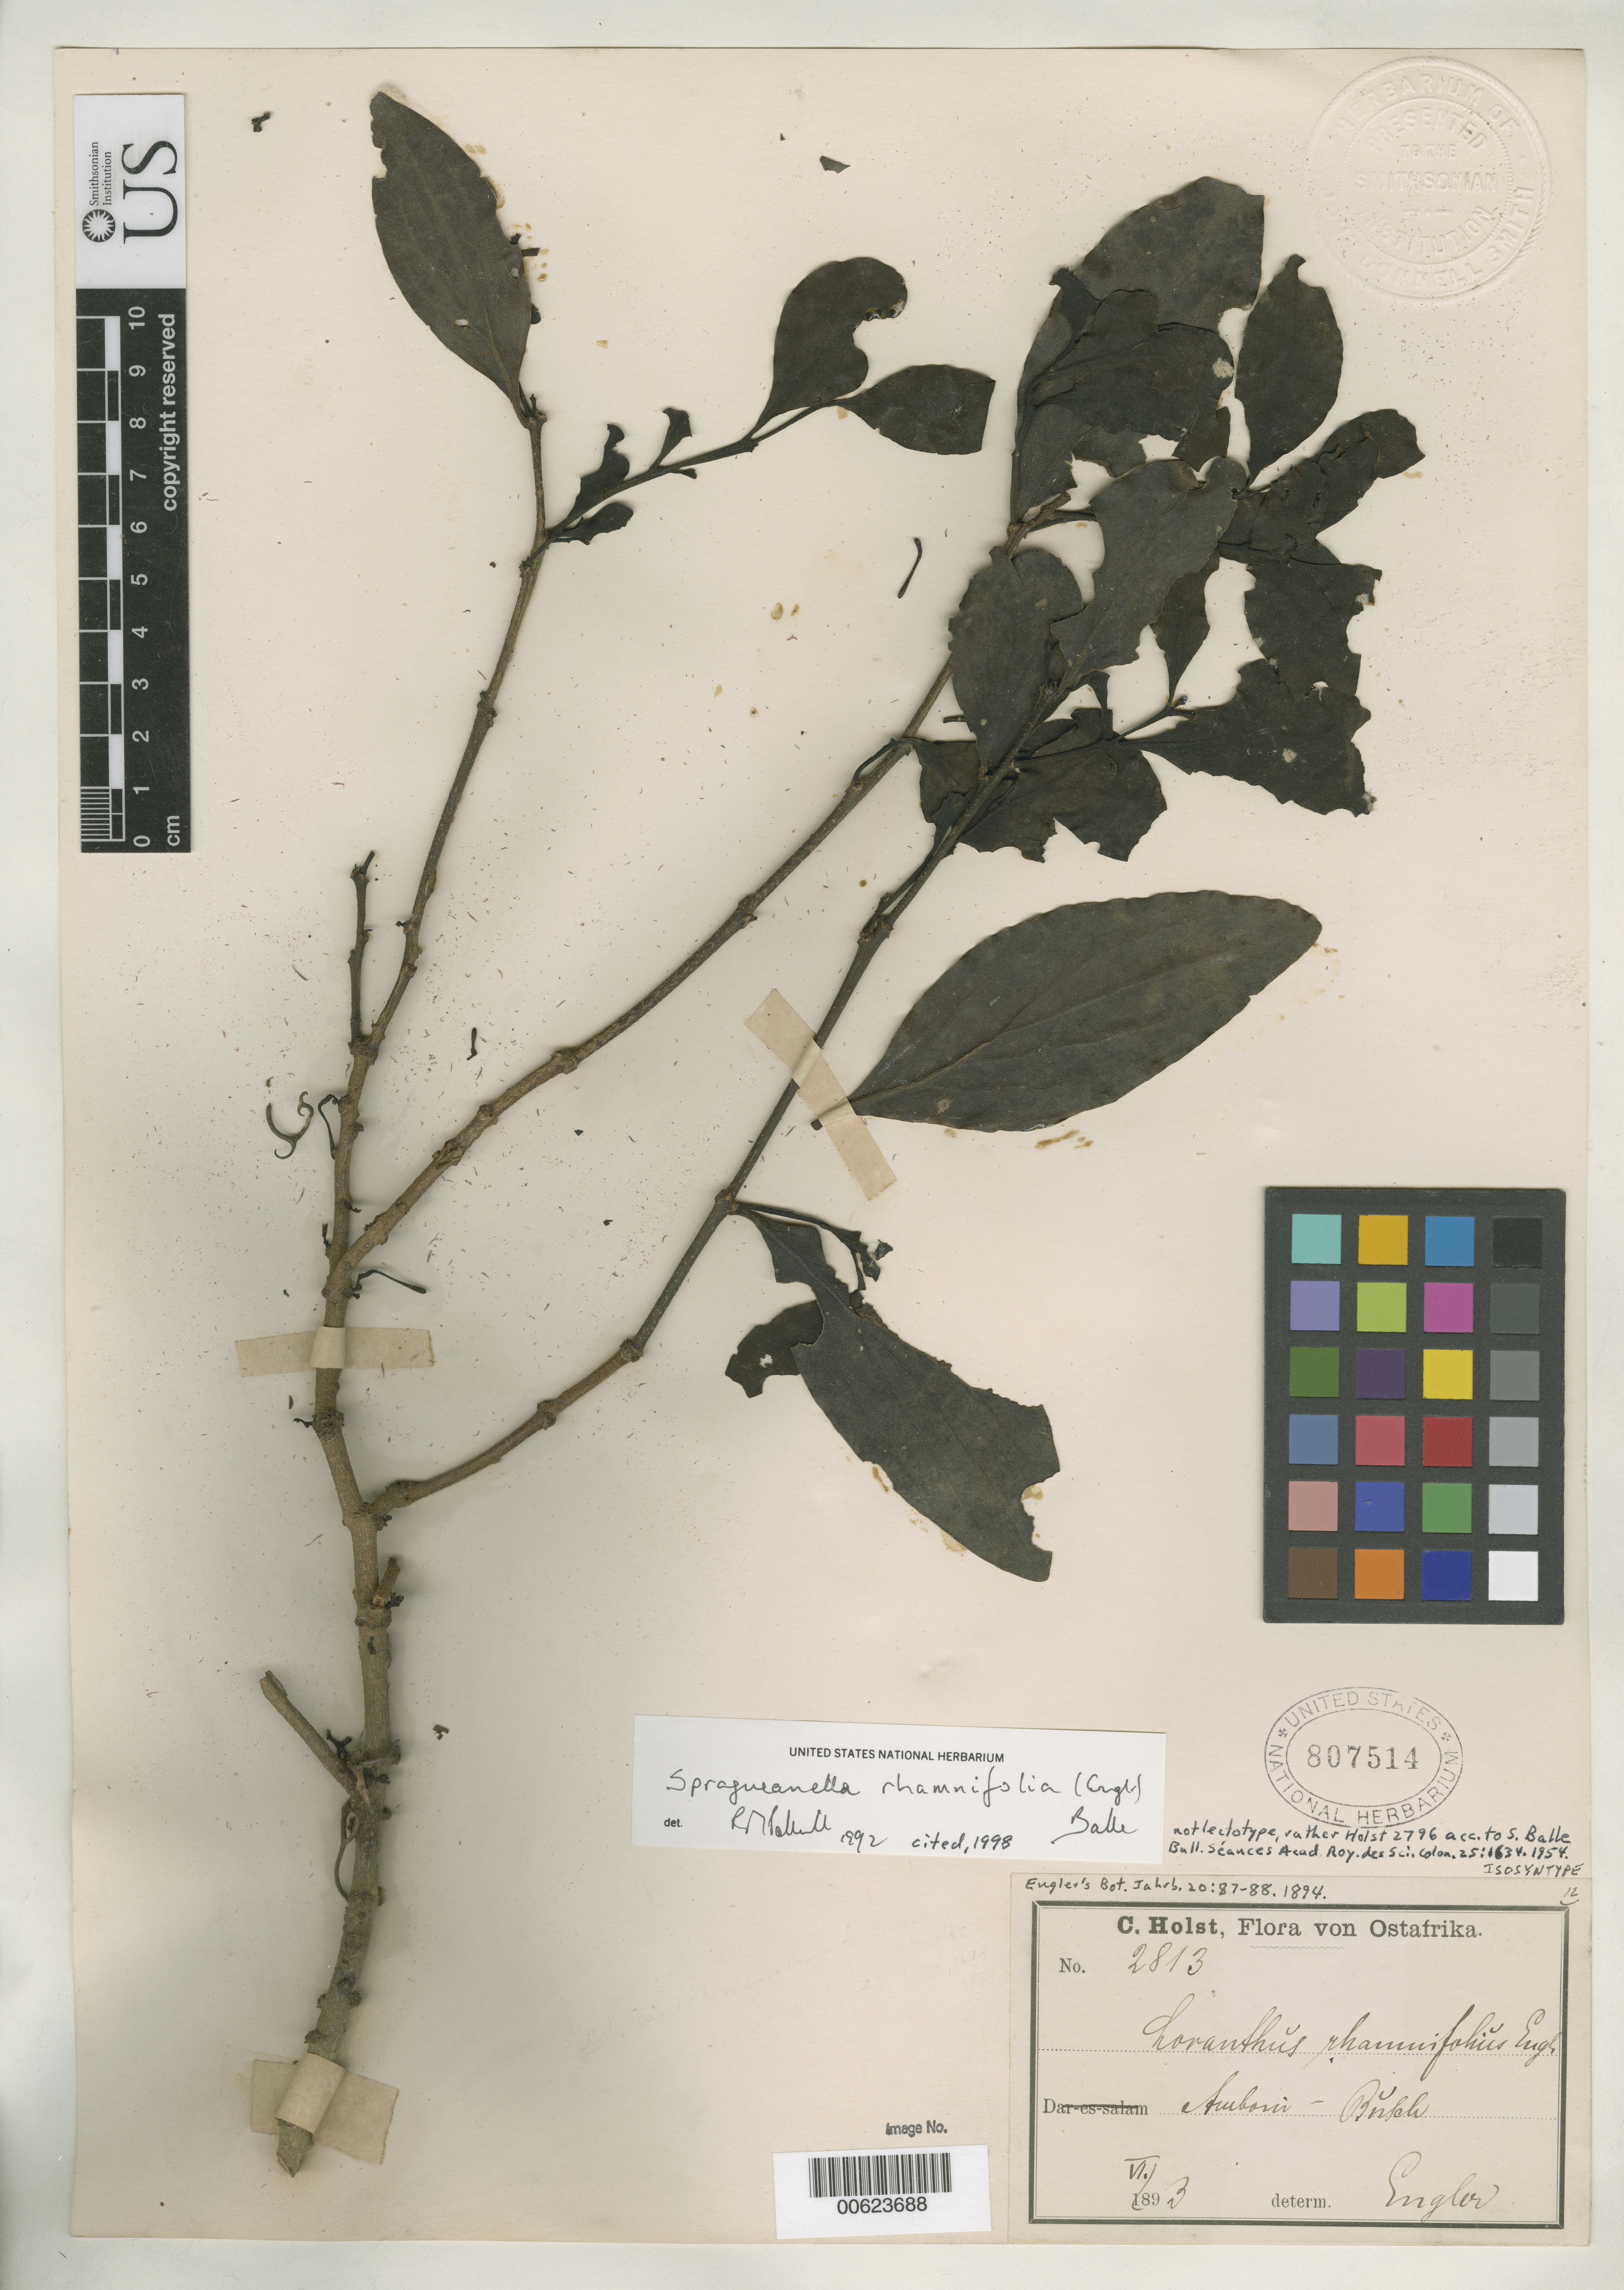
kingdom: Plantae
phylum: Tracheophyta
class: Magnoliopsida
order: Santalales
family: Loranthaceae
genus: Loranthus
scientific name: Loranthus rhamnifolius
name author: Engl.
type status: Isosyntype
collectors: C. H. Holst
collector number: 2813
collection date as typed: Jun 1893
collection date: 1893-06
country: Tanzania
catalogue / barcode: US 807514